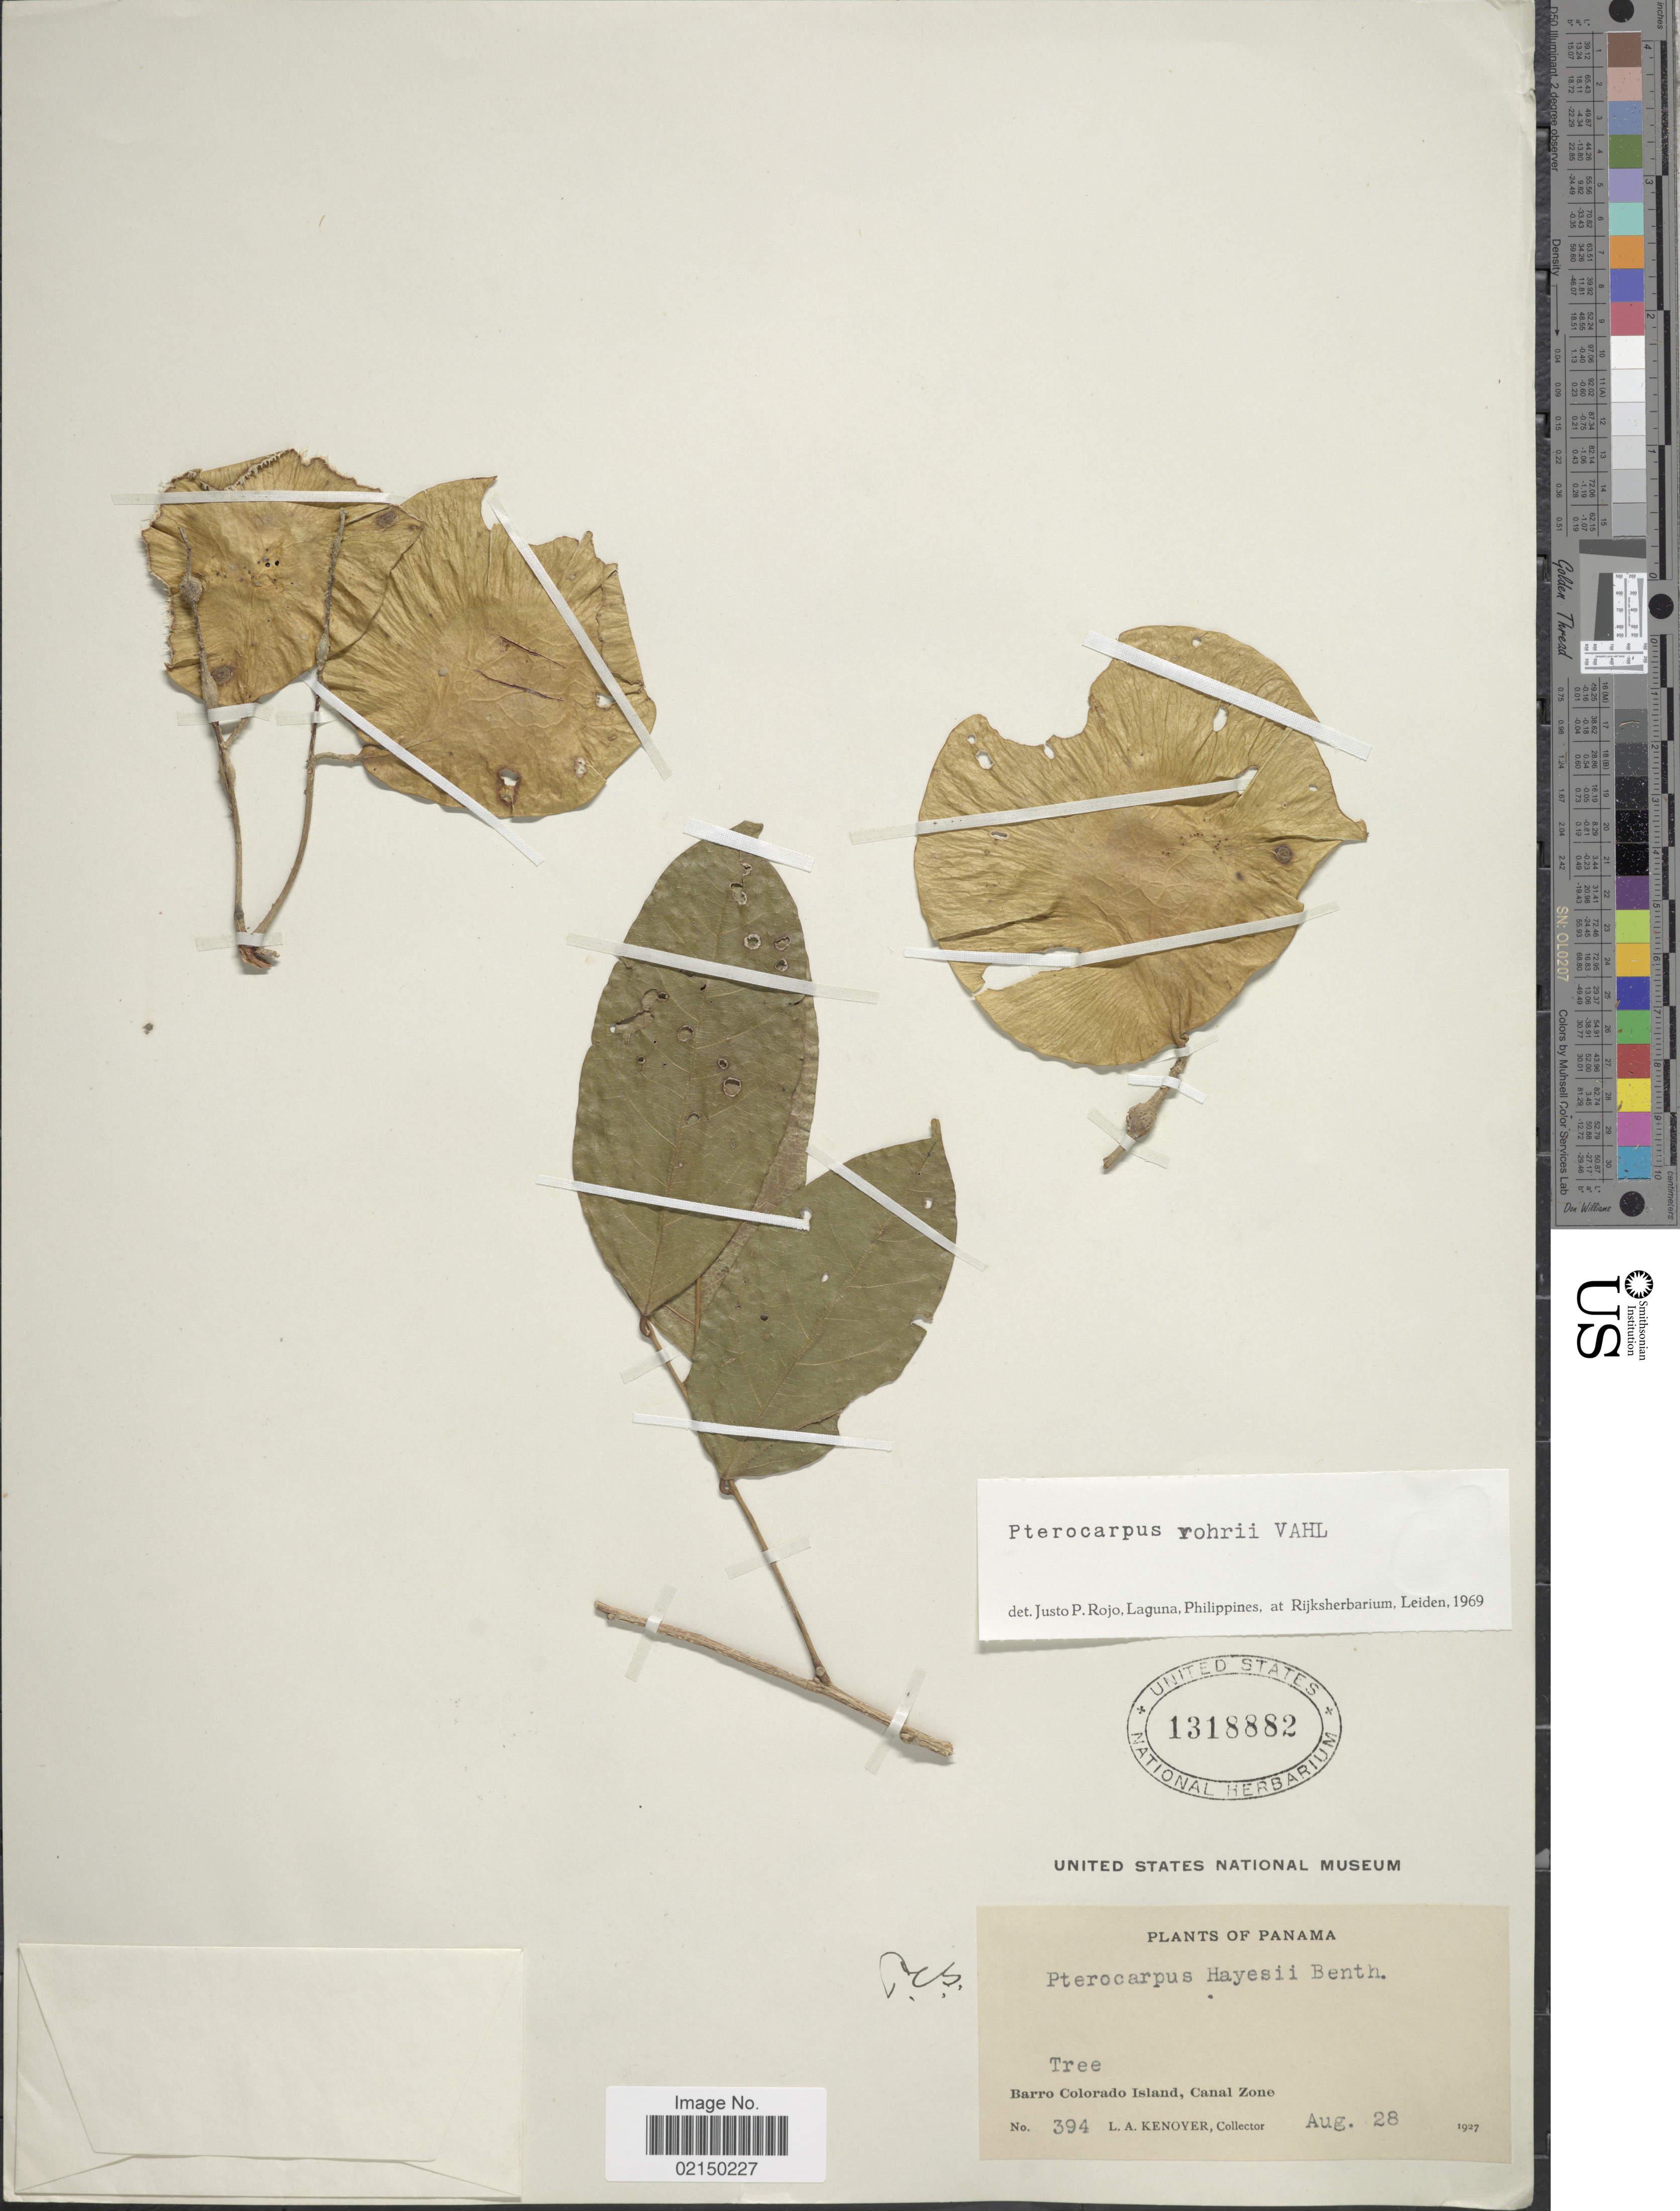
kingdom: Plantae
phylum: Tracheophyta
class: Magnoliopsida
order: Fabales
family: Fabaceae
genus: Pterocarpus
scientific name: Pterocarpus rohrii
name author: Vahl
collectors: L. A. Kenoyer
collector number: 394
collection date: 1927-08-28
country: Panama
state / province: Panamá Oeste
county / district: Canal Zone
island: Barro Colorado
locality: Barro Colorado Island, Canal Zone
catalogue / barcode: US 1318882